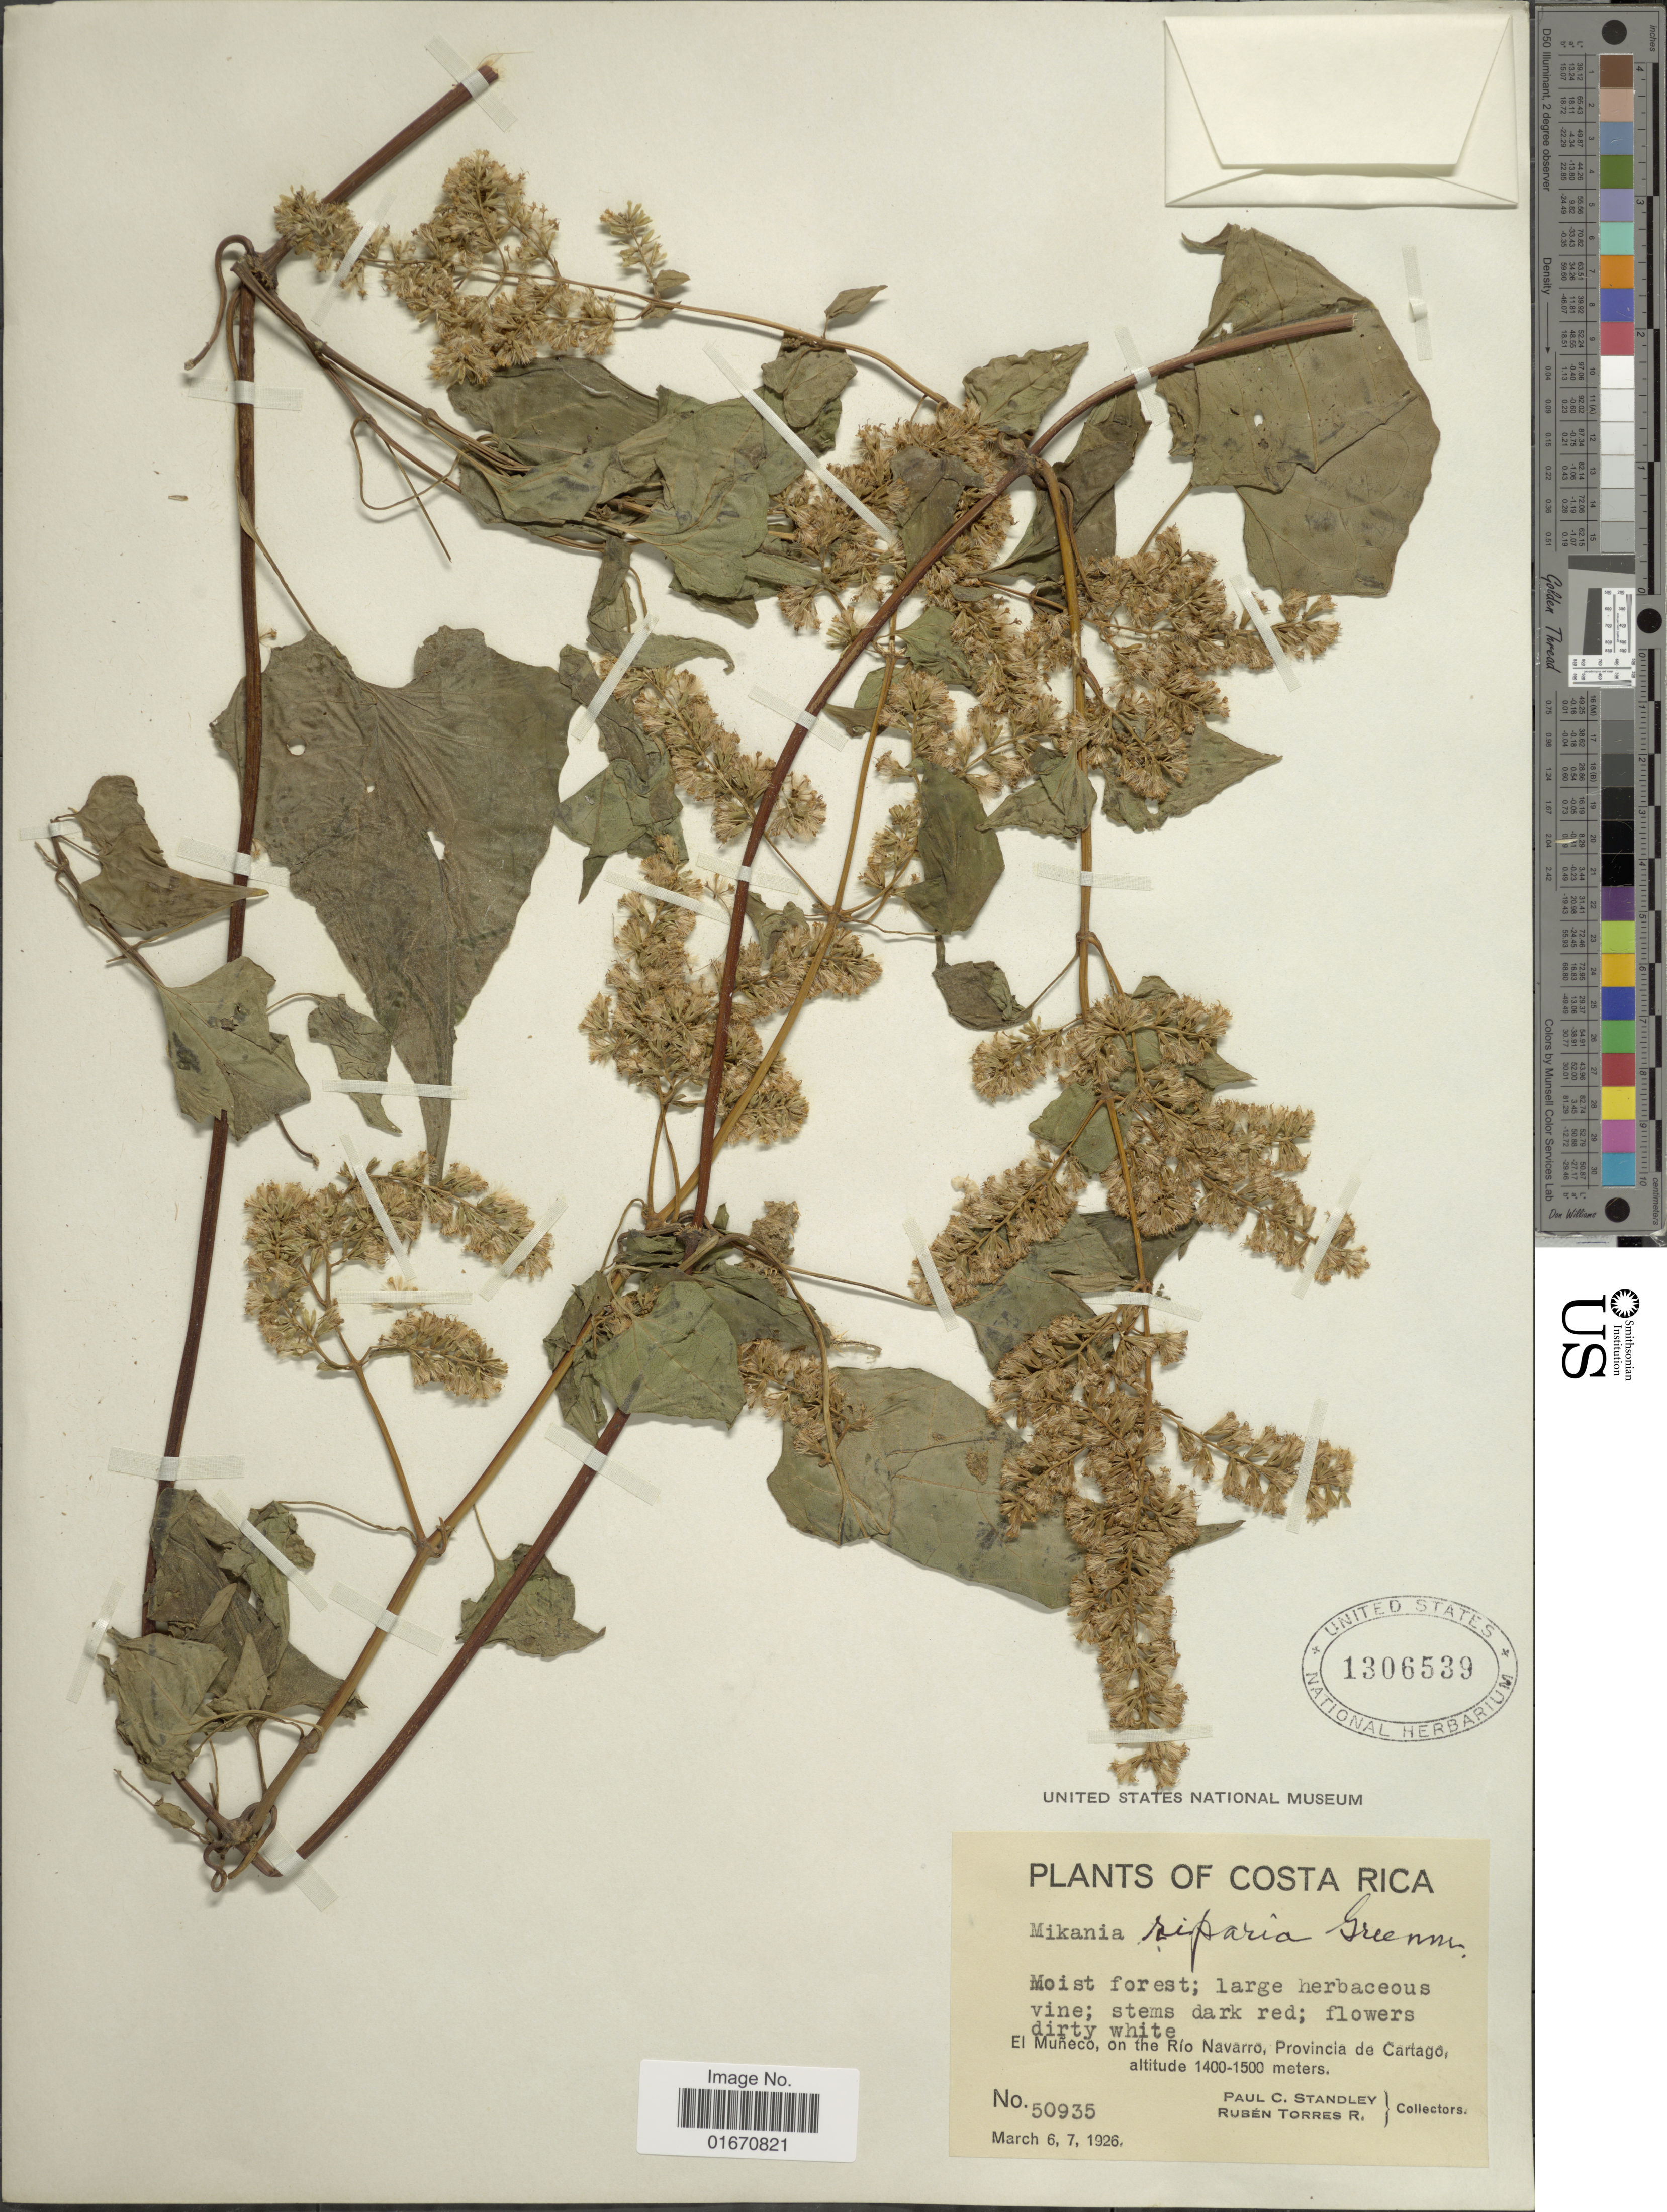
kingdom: Plantae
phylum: Tracheophyta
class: Magnoliopsida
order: Asterales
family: Asteraceae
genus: Mikania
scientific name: Mikania riparia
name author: Greenm. in B.L. Rob.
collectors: P. C. Standley & J. Valerio R.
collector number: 50935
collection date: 1926-03-06/1926-03-07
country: Costa Rica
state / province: Cartago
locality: El Muneco, on the Rio Navarro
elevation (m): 1400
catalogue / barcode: US 1306539